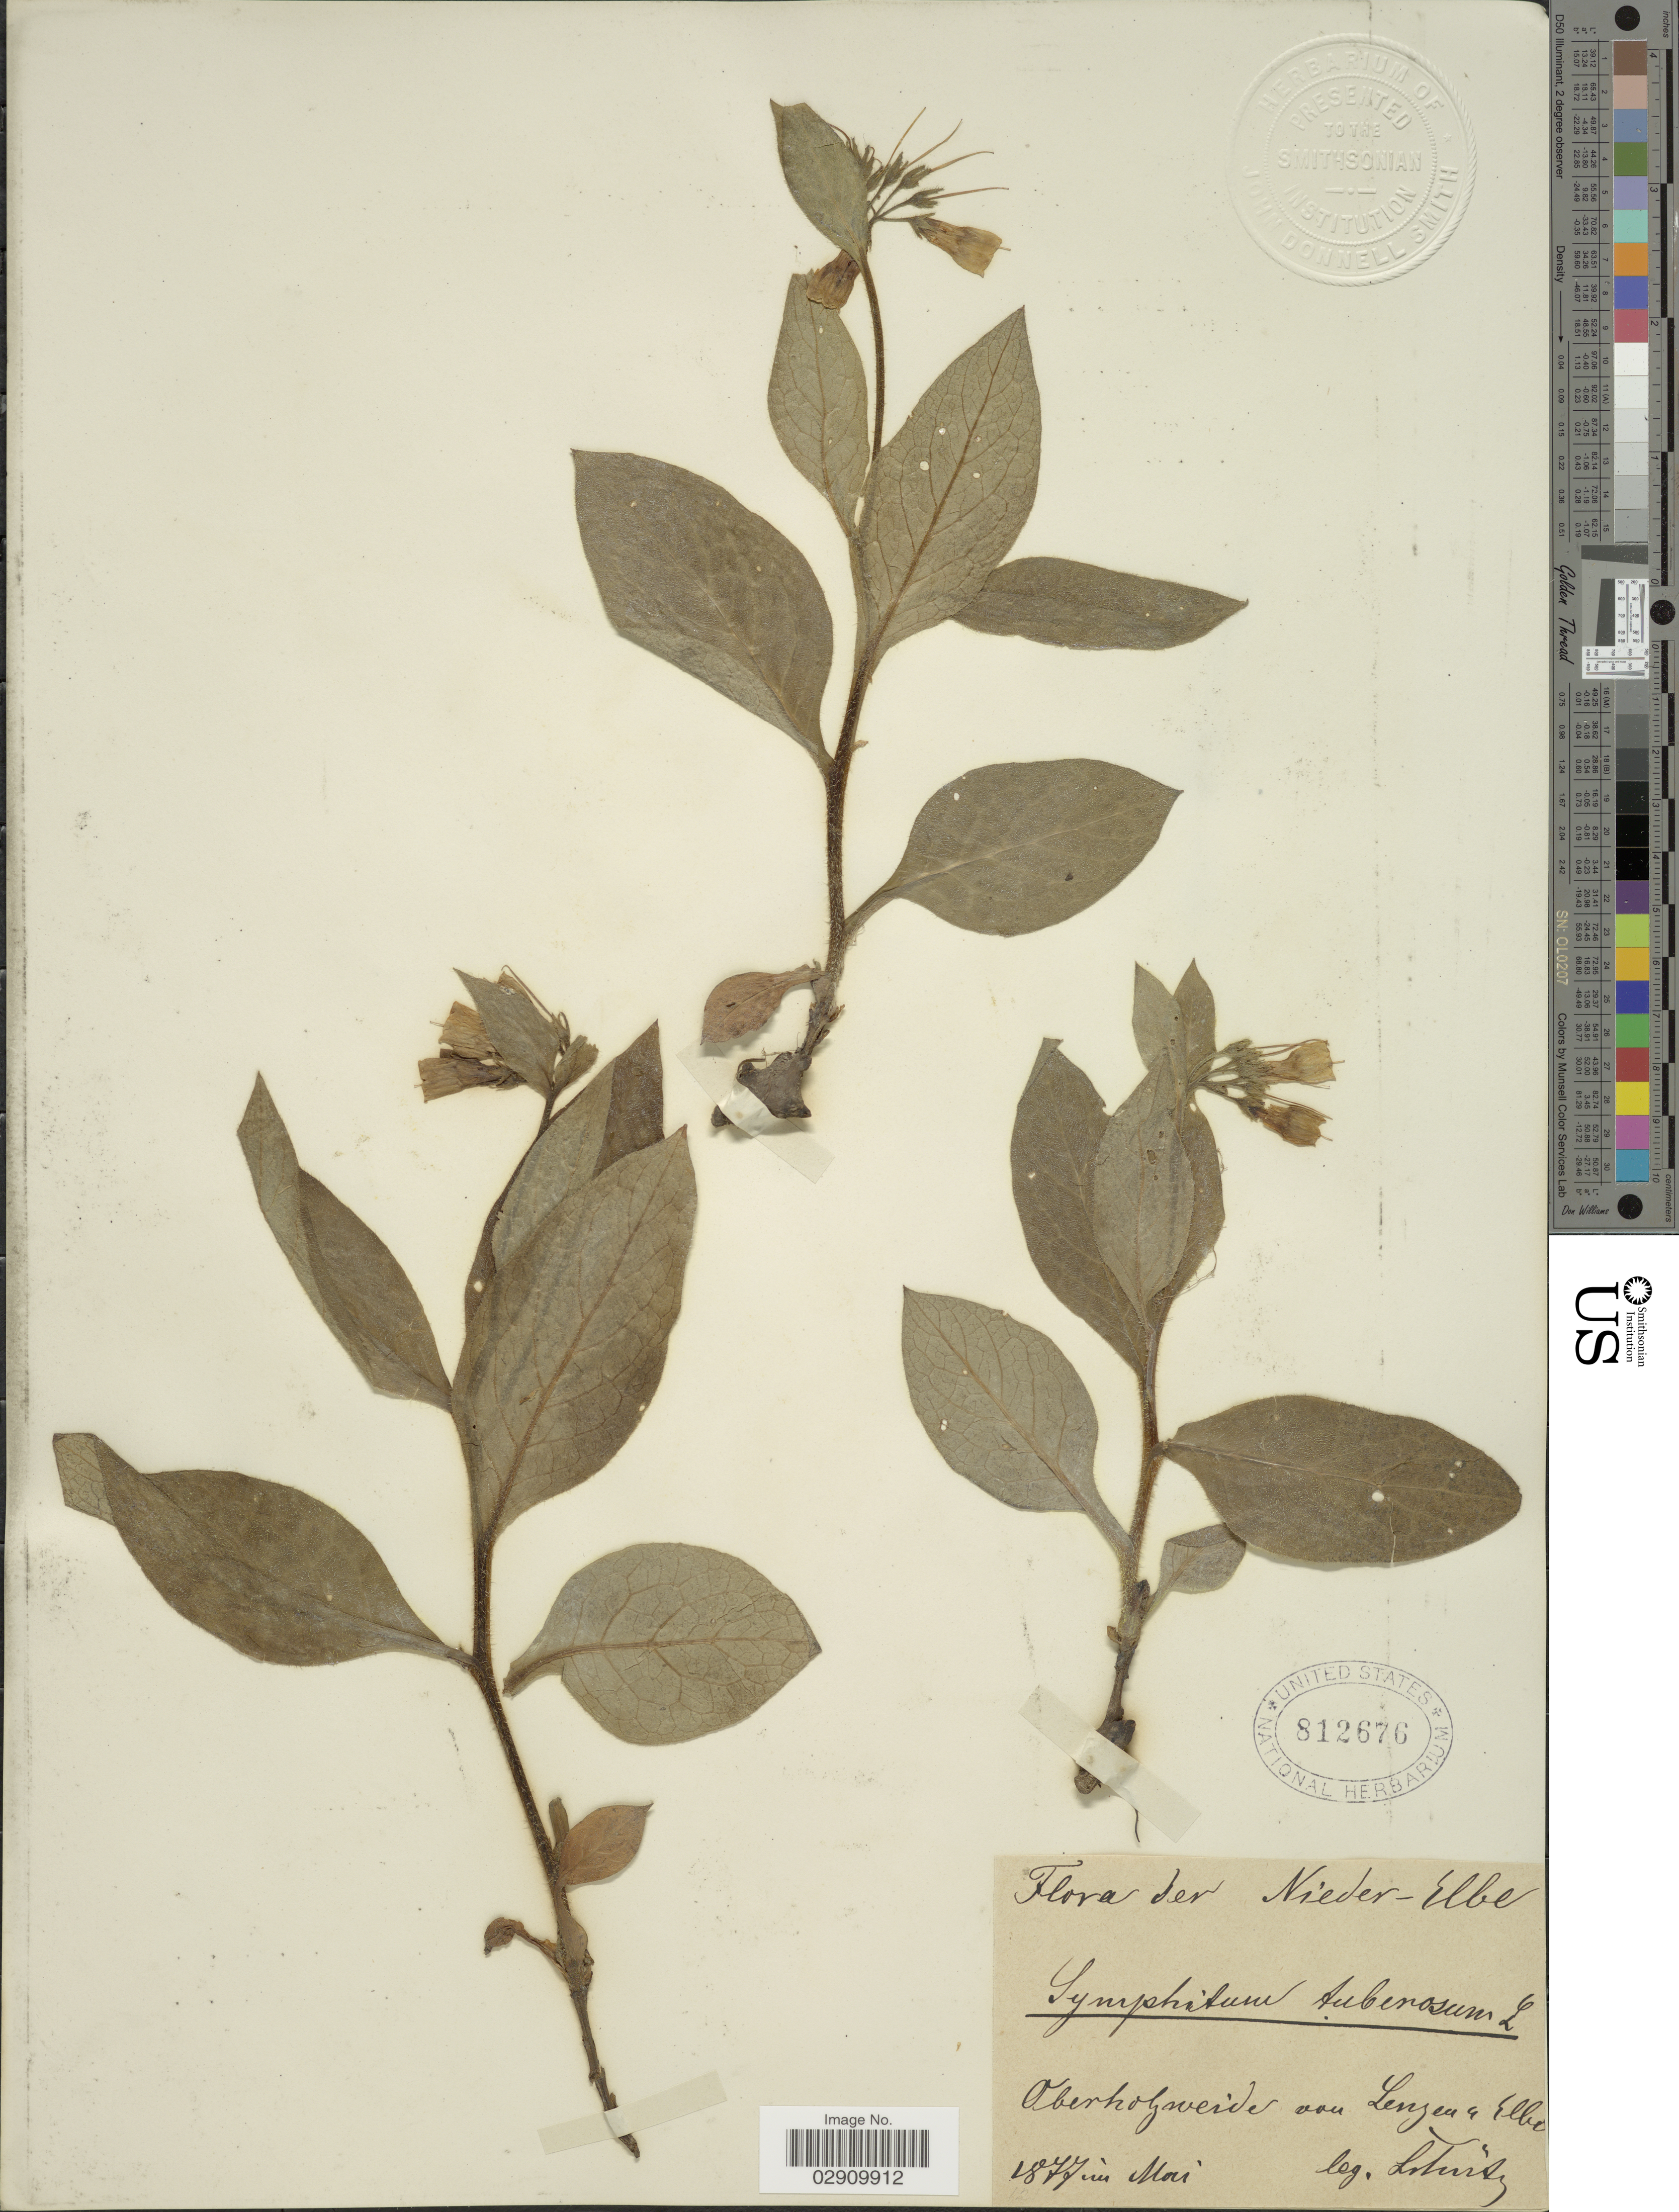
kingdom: Plantae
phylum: Tracheophyta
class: Magnoliopsida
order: Boraginales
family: Boraginaceae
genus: Symphytum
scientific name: Symphytum tuberosum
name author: L.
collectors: Lotuntz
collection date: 1877-05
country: Germany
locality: Nieder-Elbe, Oberholz weide von Lenzen u Elbe.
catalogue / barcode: US 812676